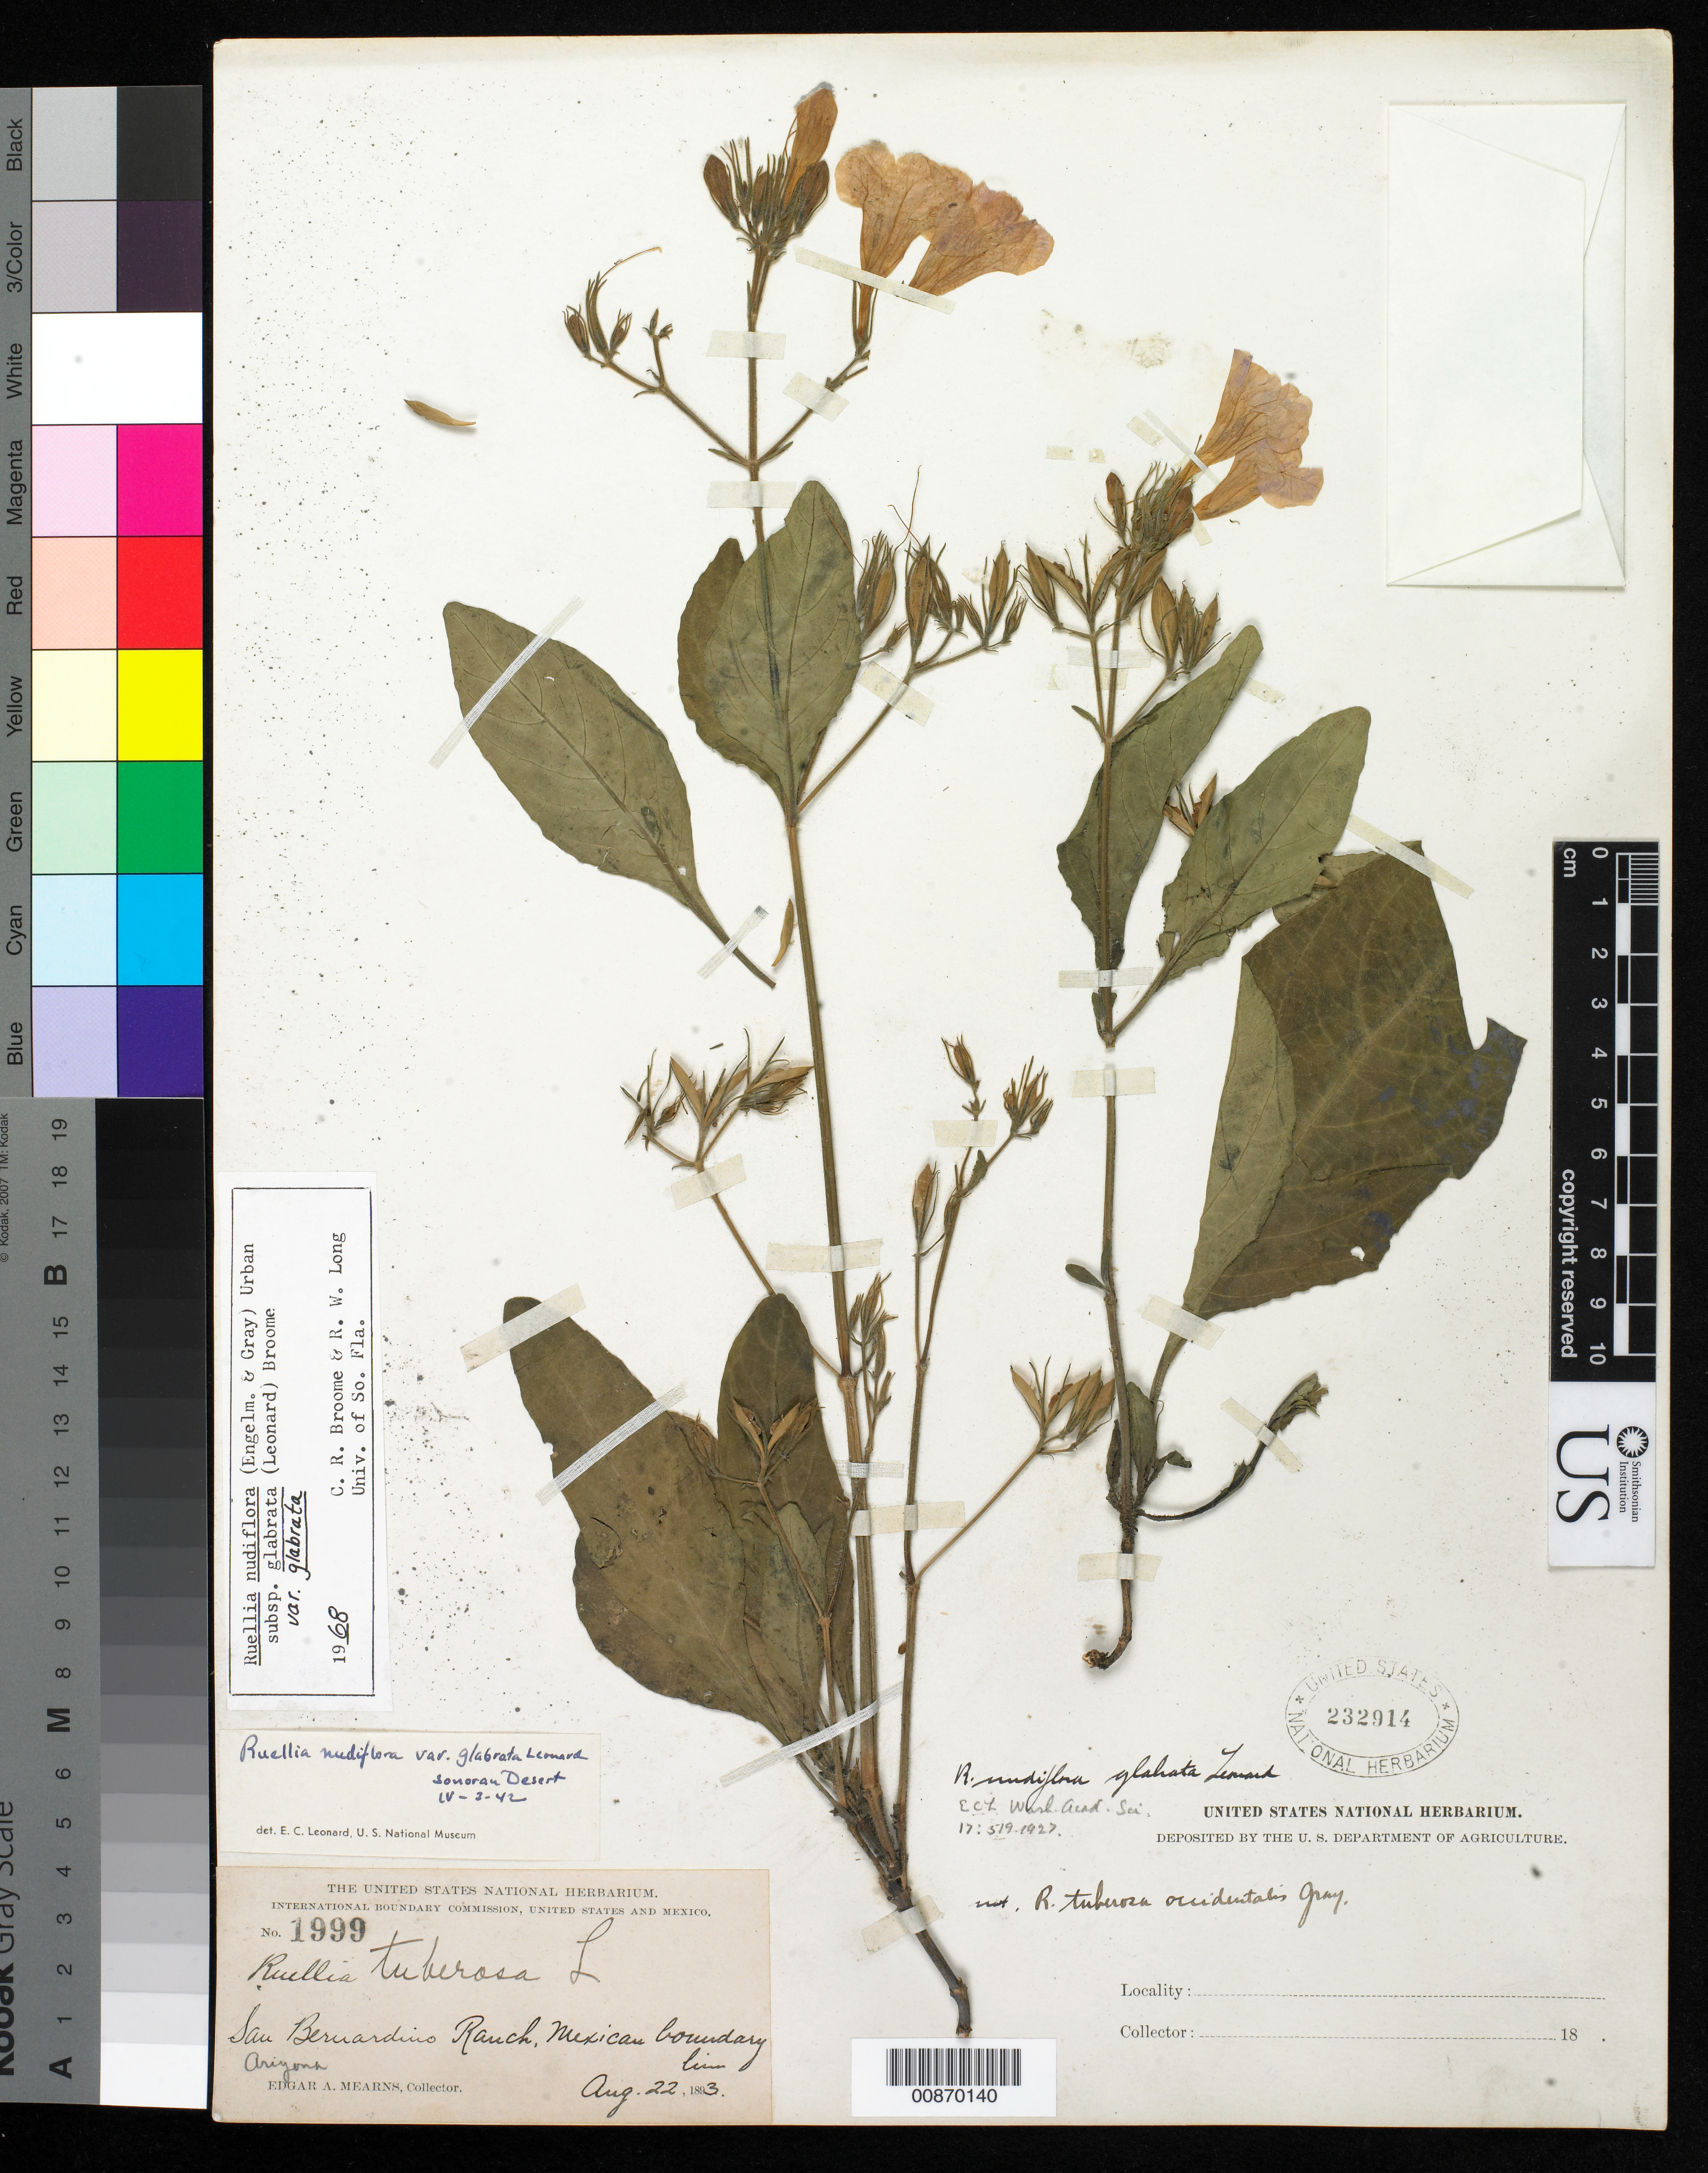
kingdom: Plantae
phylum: Tracheophyta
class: Magnoliopsida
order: Lamiales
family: Acanthaceae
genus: Ruellia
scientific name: Ruellia nudiflora var. glabrata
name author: Leonard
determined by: Broome, C. R.; Long, R. W.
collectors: E. A. Mearns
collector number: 1999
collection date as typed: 22 Aug 1893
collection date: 1893-08-22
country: United States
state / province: Arizona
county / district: Cochise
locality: San Bernardino Ranch, Mexican Boundary Line.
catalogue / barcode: US 232914